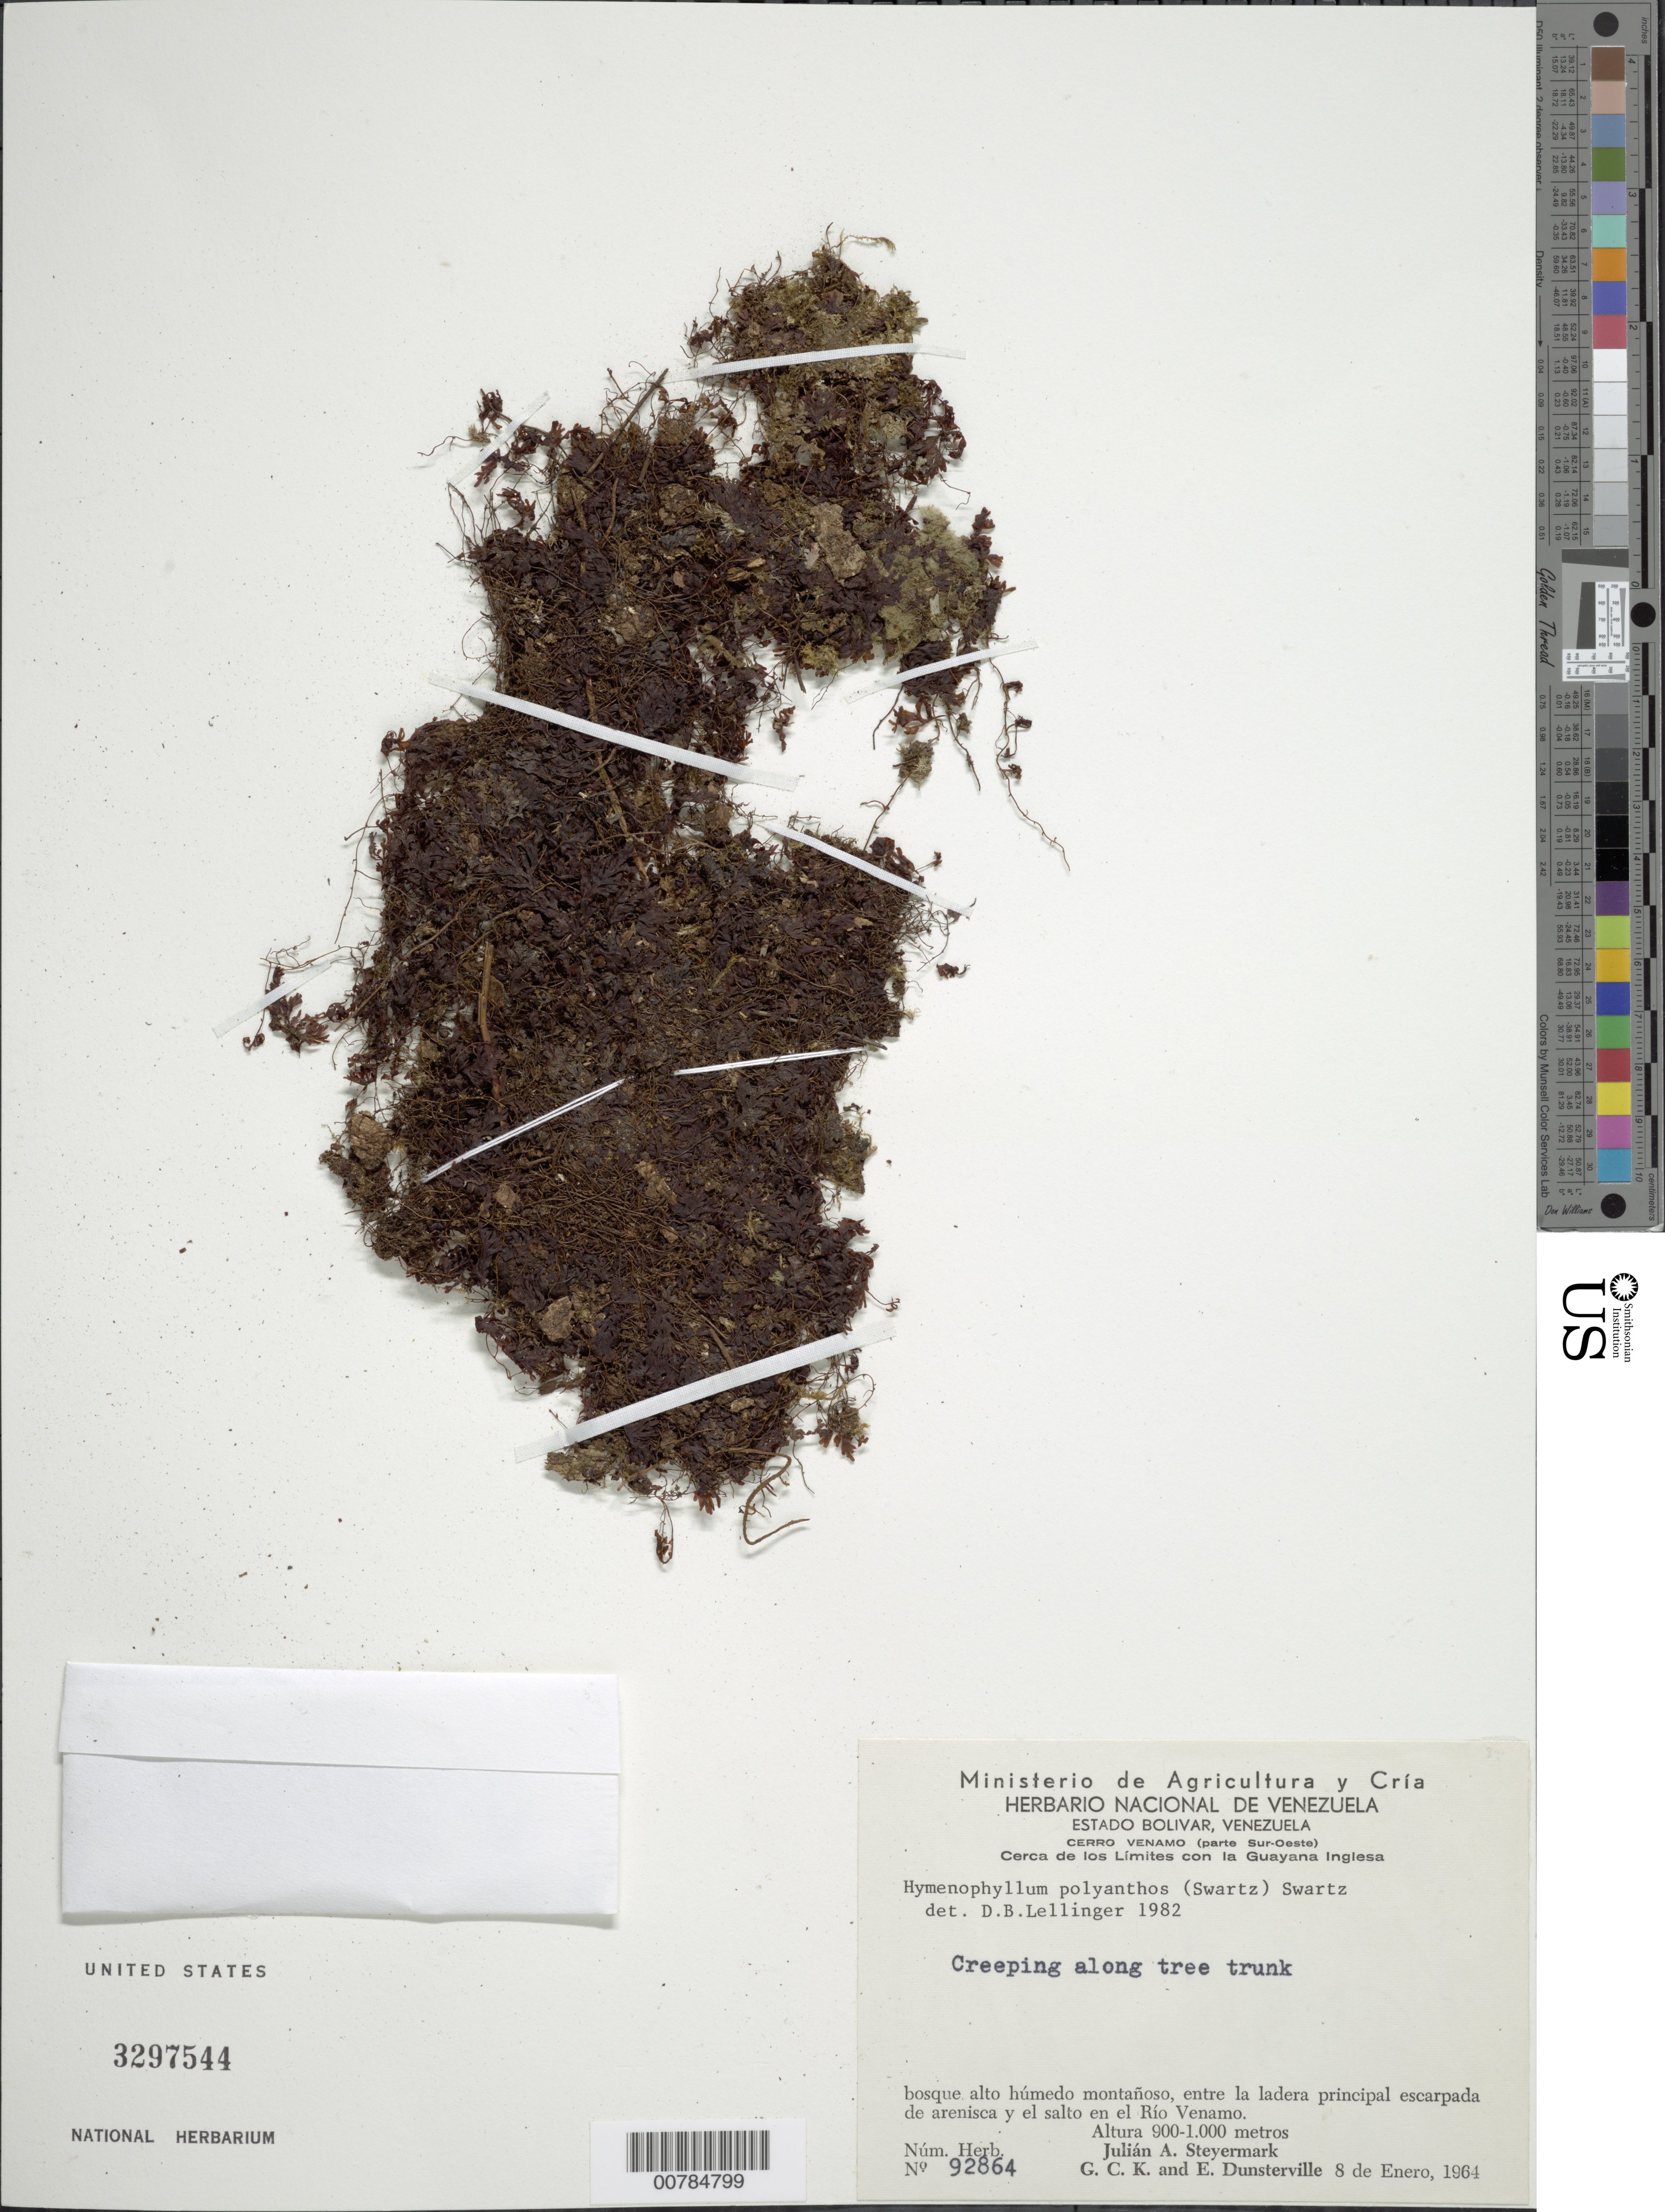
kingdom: Plantae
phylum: Tracheophyta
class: Polypodiopsida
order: Hymenophyllales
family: Hymenophyllaceae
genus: Hymenophyllum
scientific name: Hymenophyllum polyanthos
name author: (Sw.) Sw.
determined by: Lellinger, David B., (BOT), Smithsonian Institution - National Museum of Natural History (UNITED STATES)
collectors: J. Steyermark, G. C. K. Dunsterville & E. Dunsterville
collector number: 92864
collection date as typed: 8-Jan-64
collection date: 1964-01-08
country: Venezuela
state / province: Bolívar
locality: Cerro Venamo, Río Venamo, cerca de los limites con Guayana Inglesa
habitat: High wet montane forest, along trunk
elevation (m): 900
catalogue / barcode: US 3297544